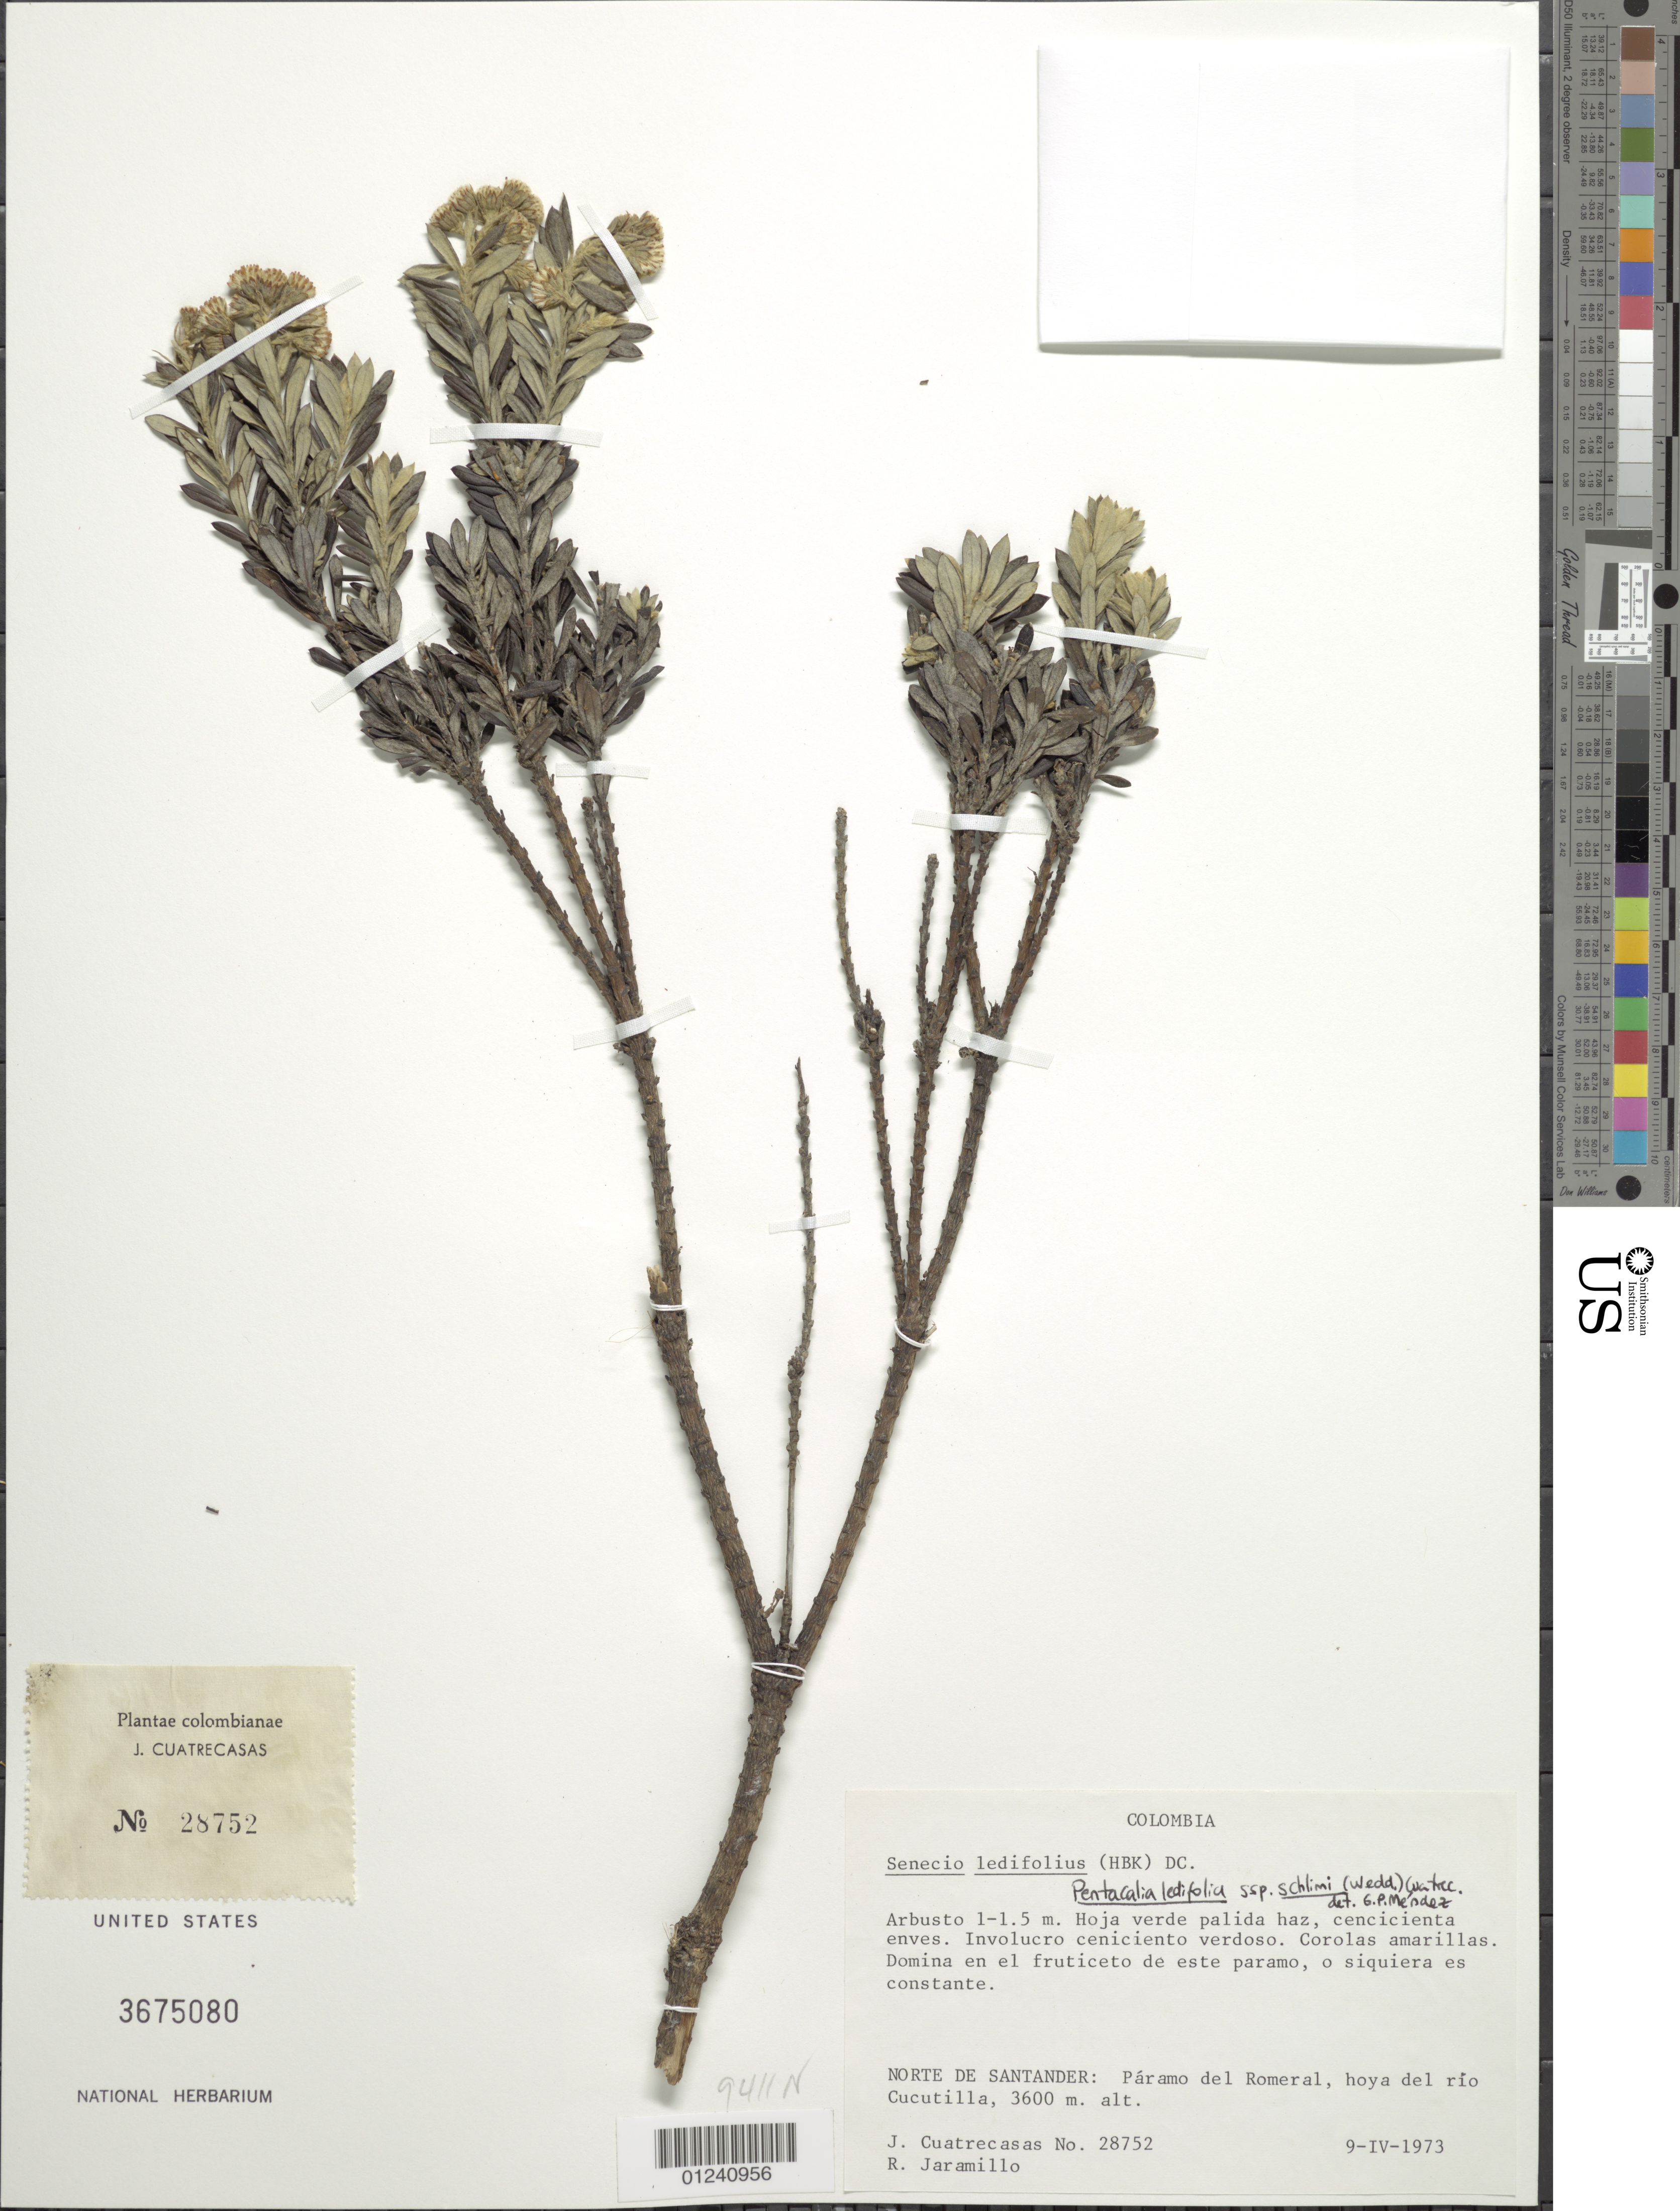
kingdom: Plantae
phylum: Tracheophyta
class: Magnoliopsida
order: Asterales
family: Asteraceae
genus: Pentacalia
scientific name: Pentacalia ledifolia subsp. schlimii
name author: (Wedd.) Cuatrec.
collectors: J. Cuatrecasas & R. Jaramillo M.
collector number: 28752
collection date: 1973-04-09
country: Colombia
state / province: Norte de Santander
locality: Paramo del Romeral, hoya del rio Cucutilla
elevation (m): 3600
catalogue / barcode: US 3675080